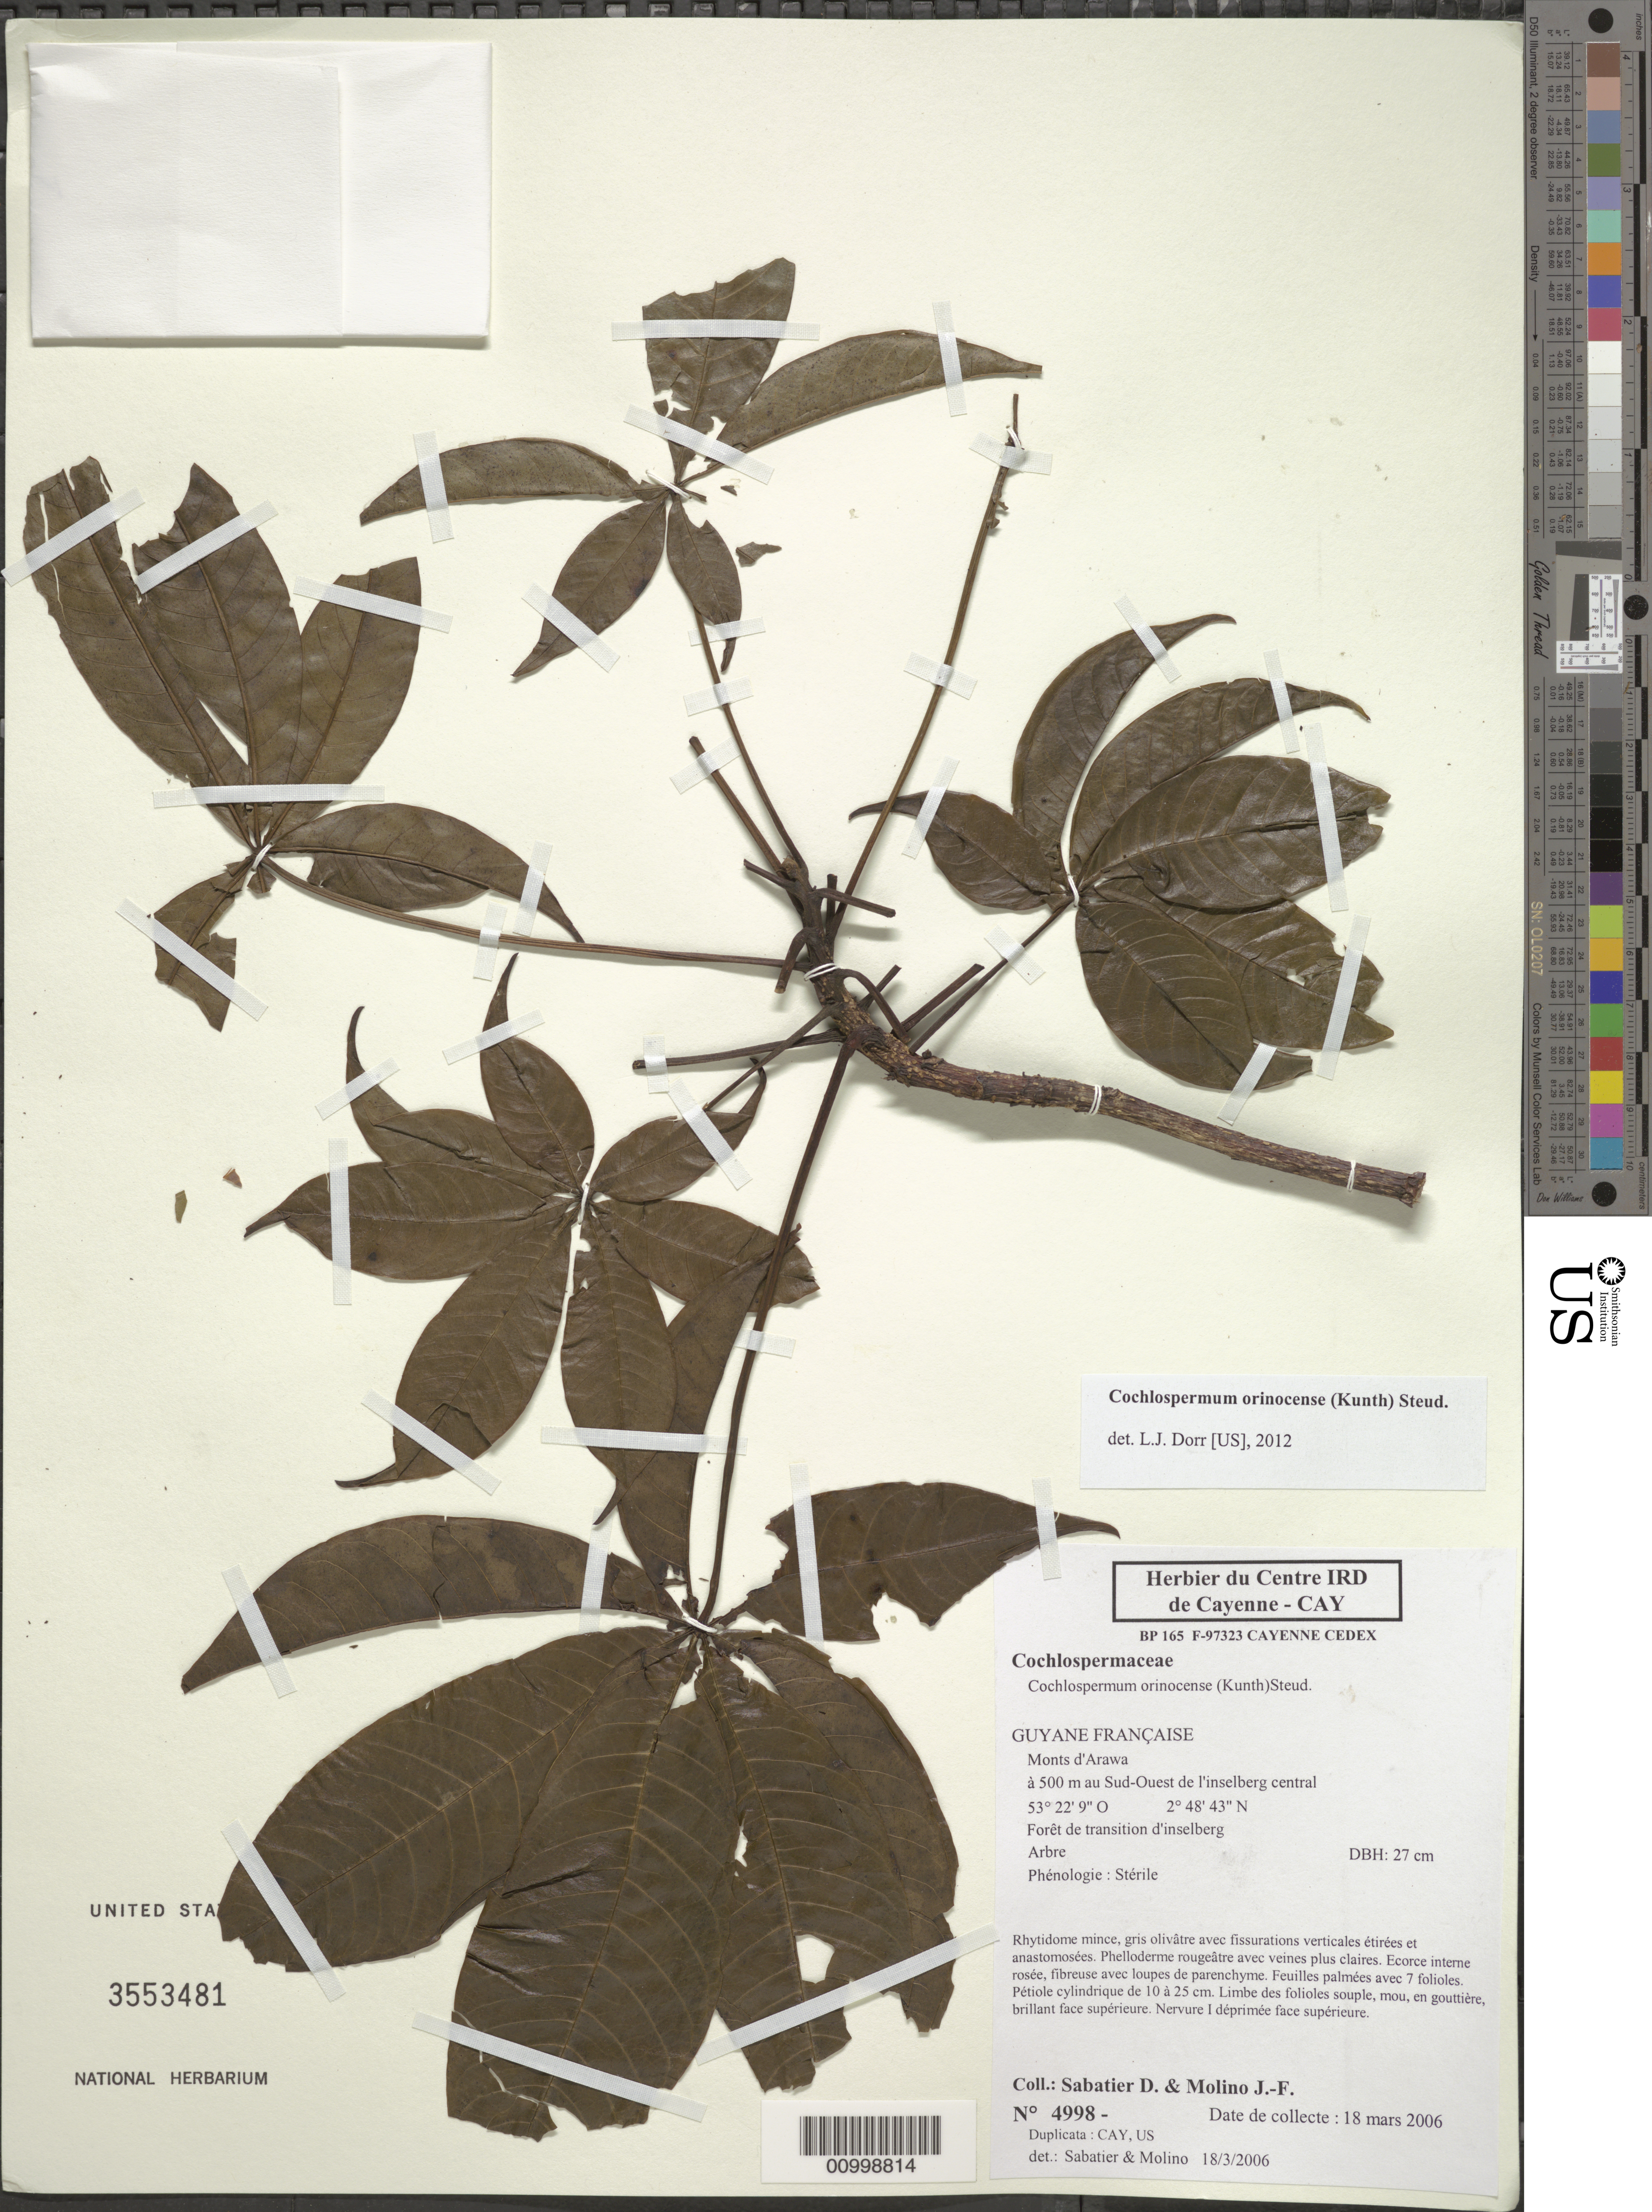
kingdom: Plantae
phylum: Tracheophyta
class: Magnoliopsida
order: Malvales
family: Cochlospermaceae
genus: Cochlospermum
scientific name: Cochlospermum orinocense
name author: (Kunth) Steud.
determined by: Sabatier, D.; Molino, J. F.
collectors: D. Sabatier & J. Molino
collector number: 4998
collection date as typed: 18-Mar-06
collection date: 2006-03-18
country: French Guiana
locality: Monts d'Arawa, a 500 m au Sud-Ouest de l'inselberg central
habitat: Foret de transition d'inselberg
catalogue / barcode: US 3553481